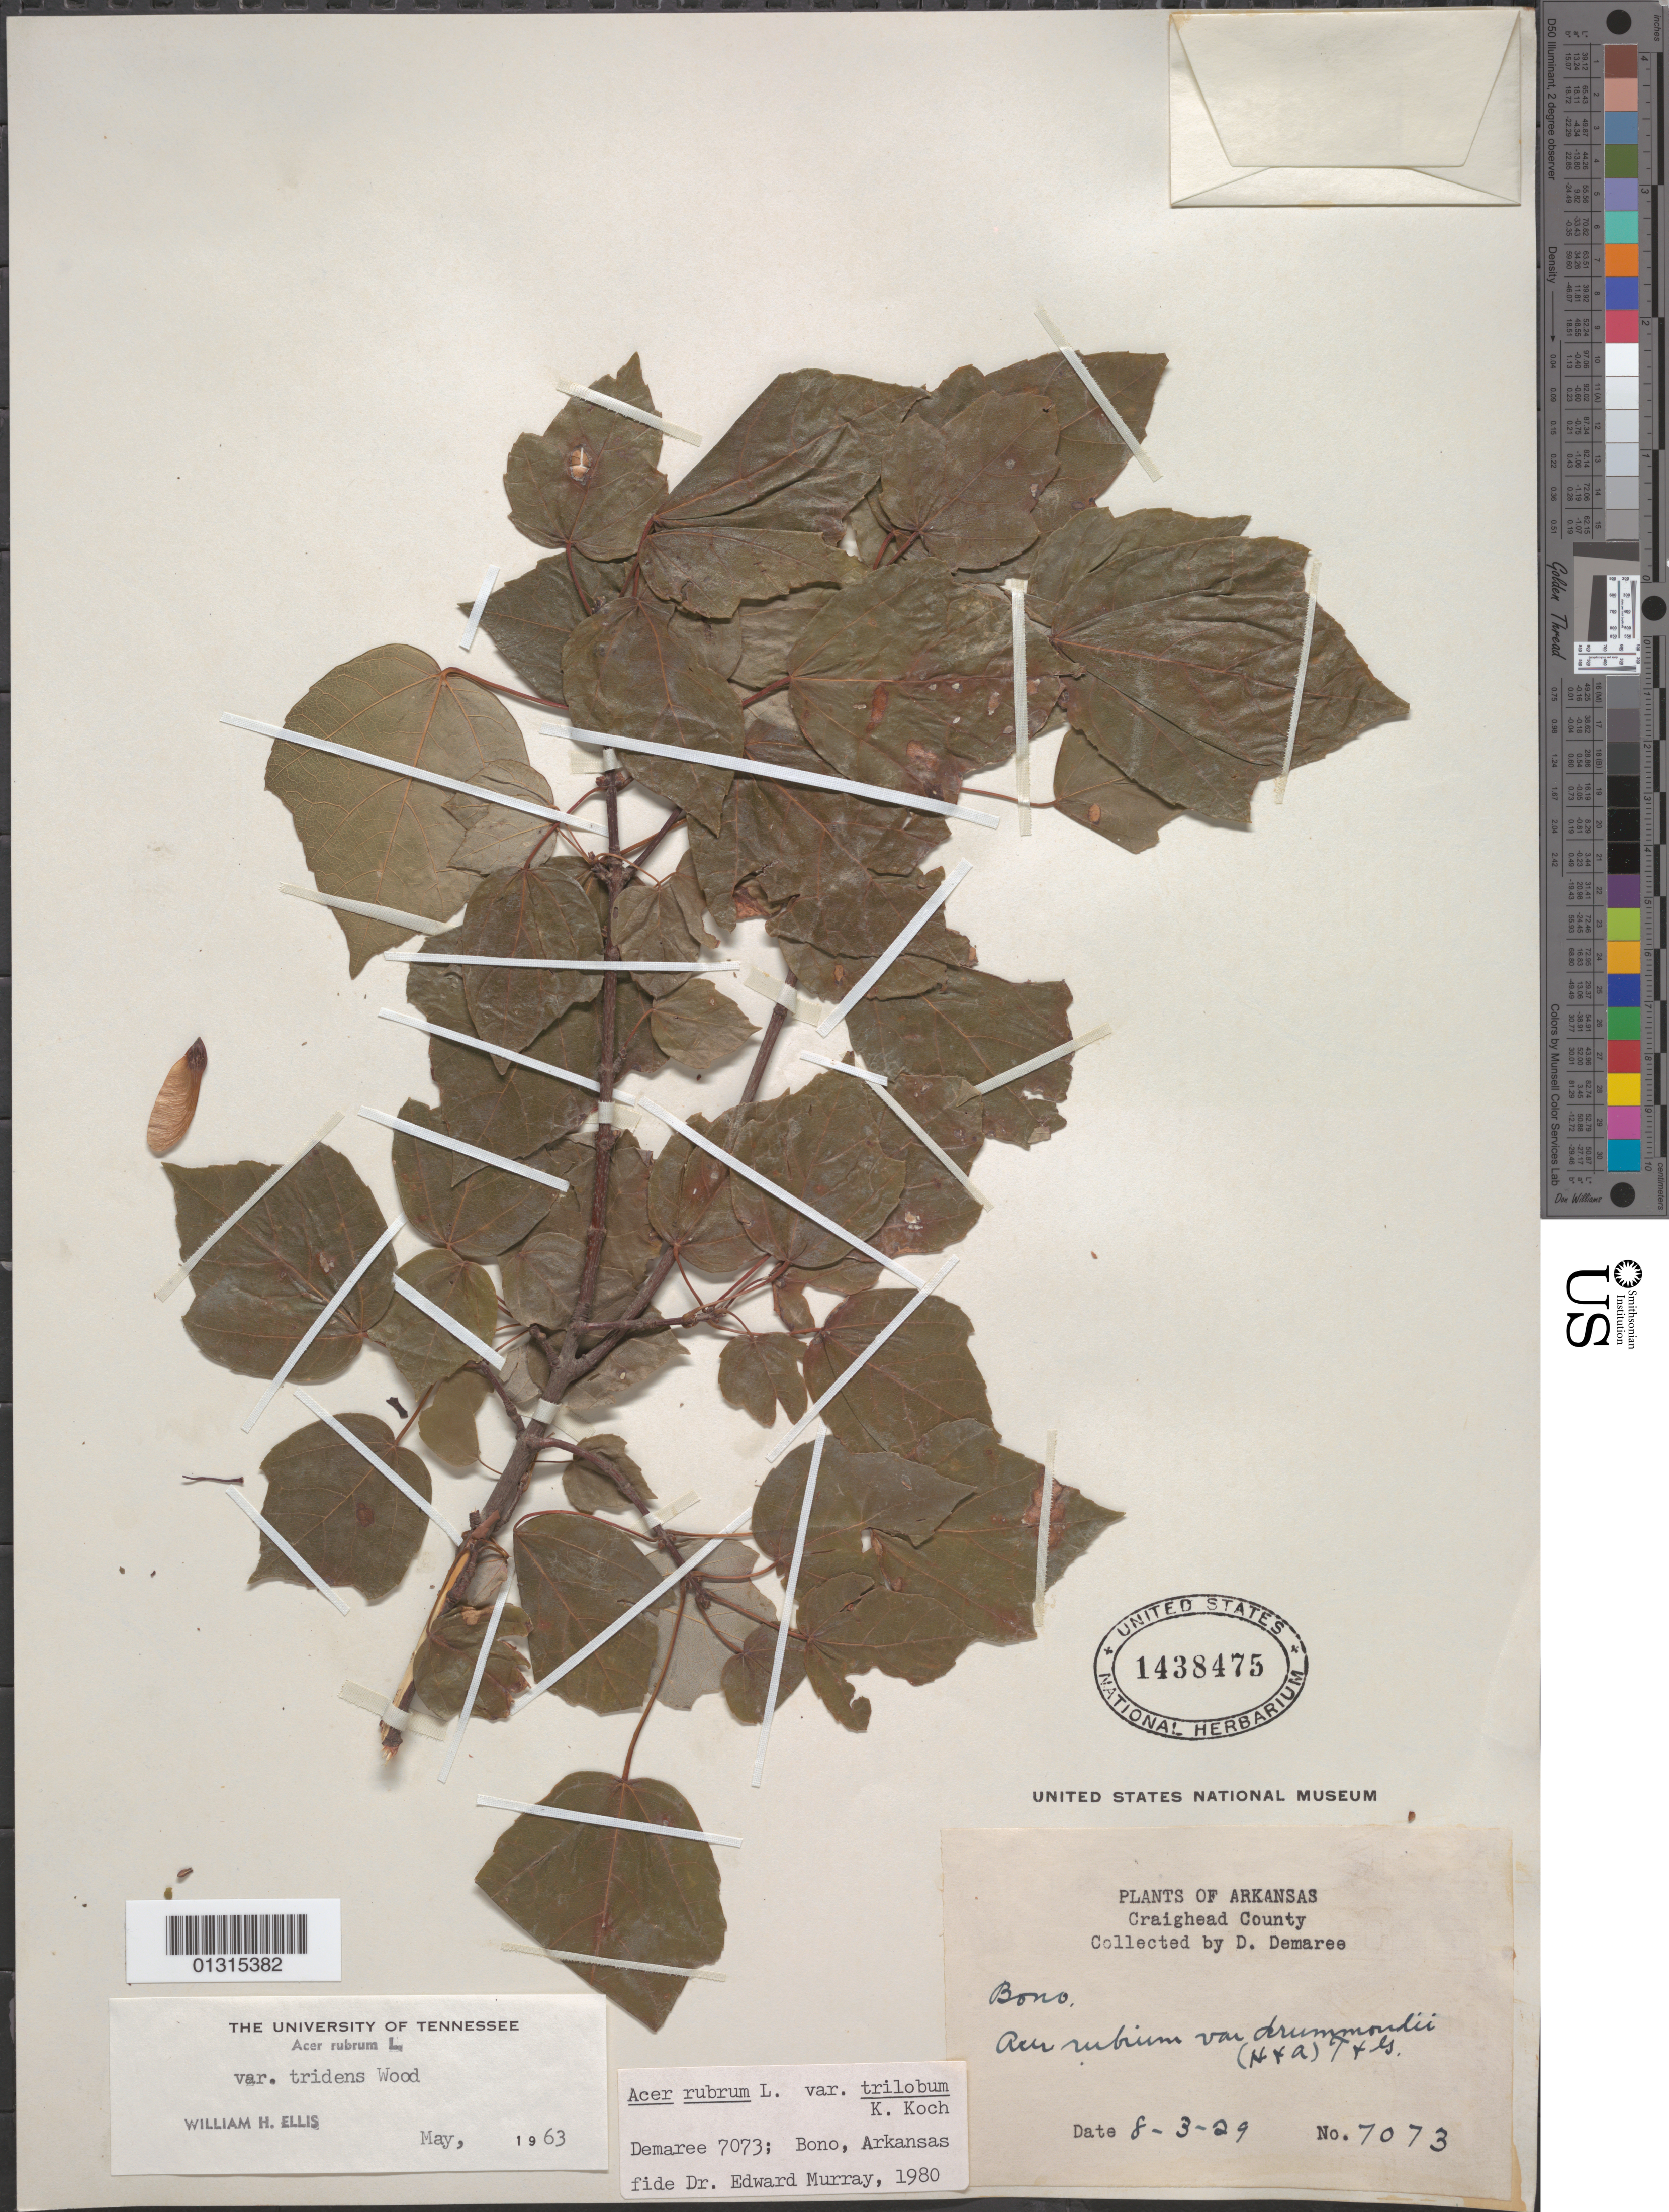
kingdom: Plantae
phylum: Tracheophyta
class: Magnoliopsida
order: Sapindales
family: Sapindaceae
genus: Acer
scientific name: Acer rubrum var. trilobum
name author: K. Koch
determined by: Murray, Edward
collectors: D. Demaree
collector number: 7073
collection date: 1929-08-03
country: United States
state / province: Arkansas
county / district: Craighead County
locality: Bono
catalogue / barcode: US 1438475